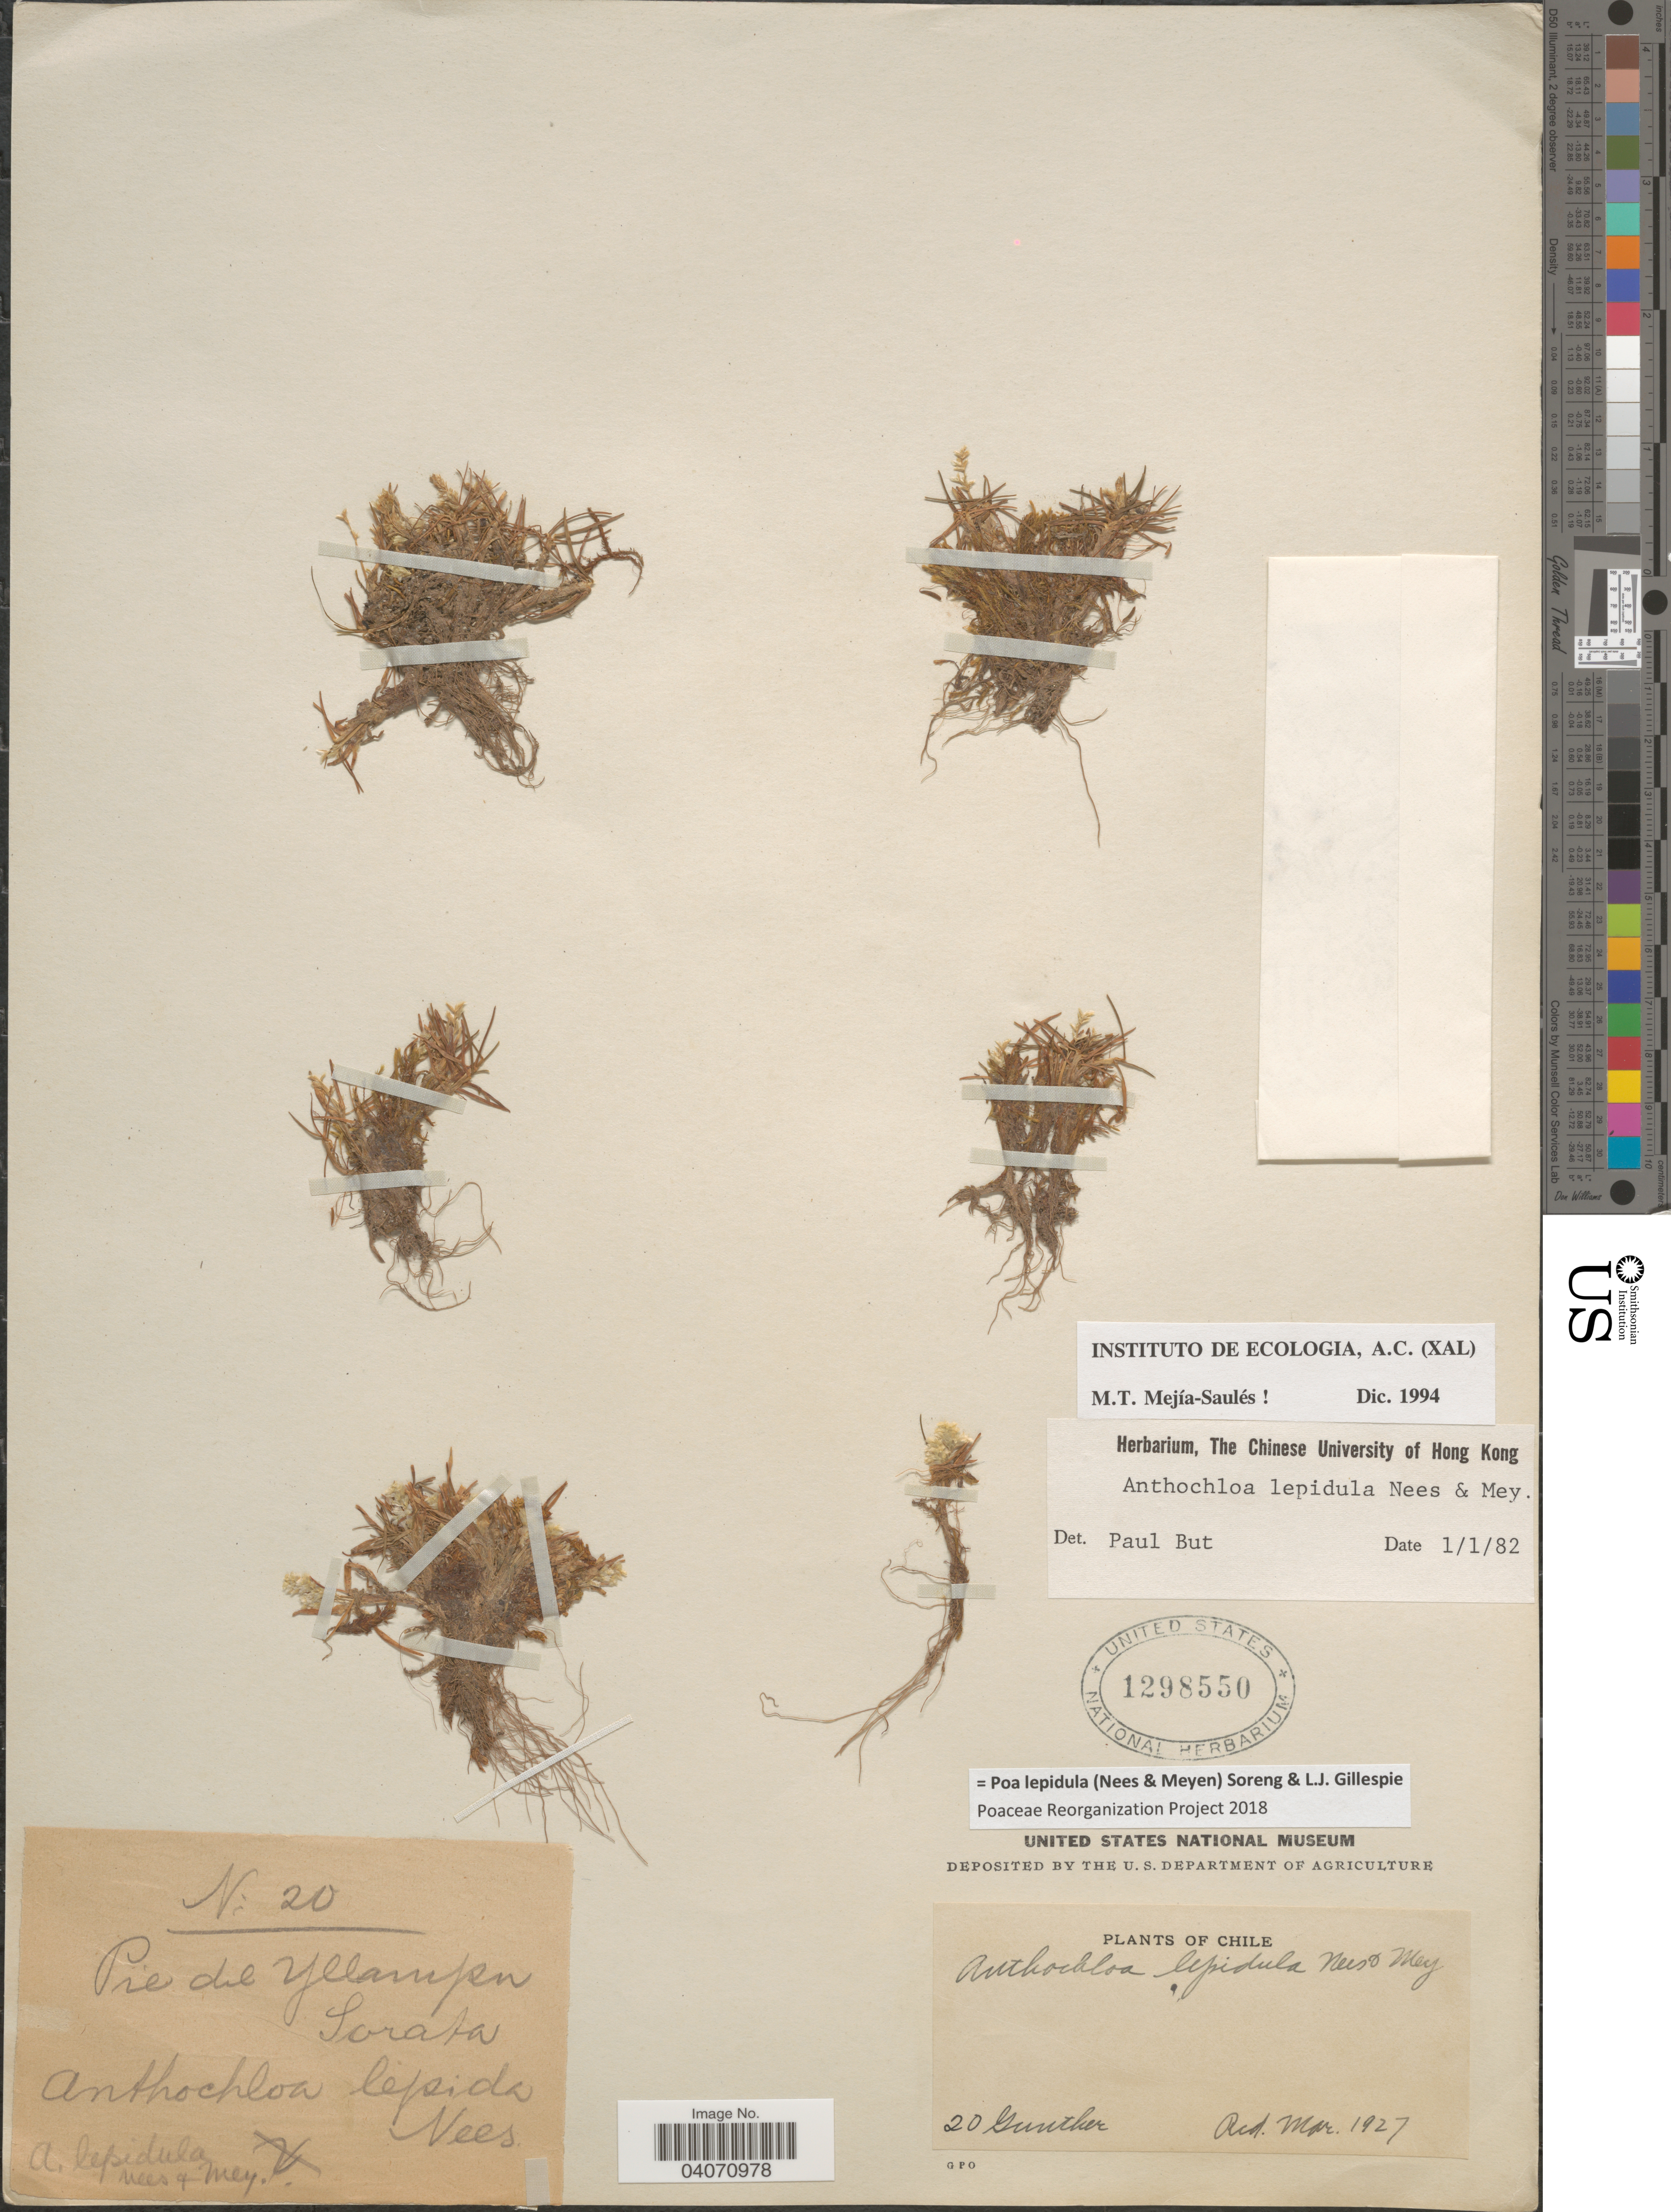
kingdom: Plantae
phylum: Tracheophyta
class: Liliopsida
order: Poales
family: Poaceae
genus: Poa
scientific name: Poa lepidula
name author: (Nees & Meyen) Soreng & L.J. Gillespie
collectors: -. Gunther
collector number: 20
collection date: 1927-03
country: Chile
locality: Pie del Yllampu. Sorata.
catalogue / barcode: US 1298550